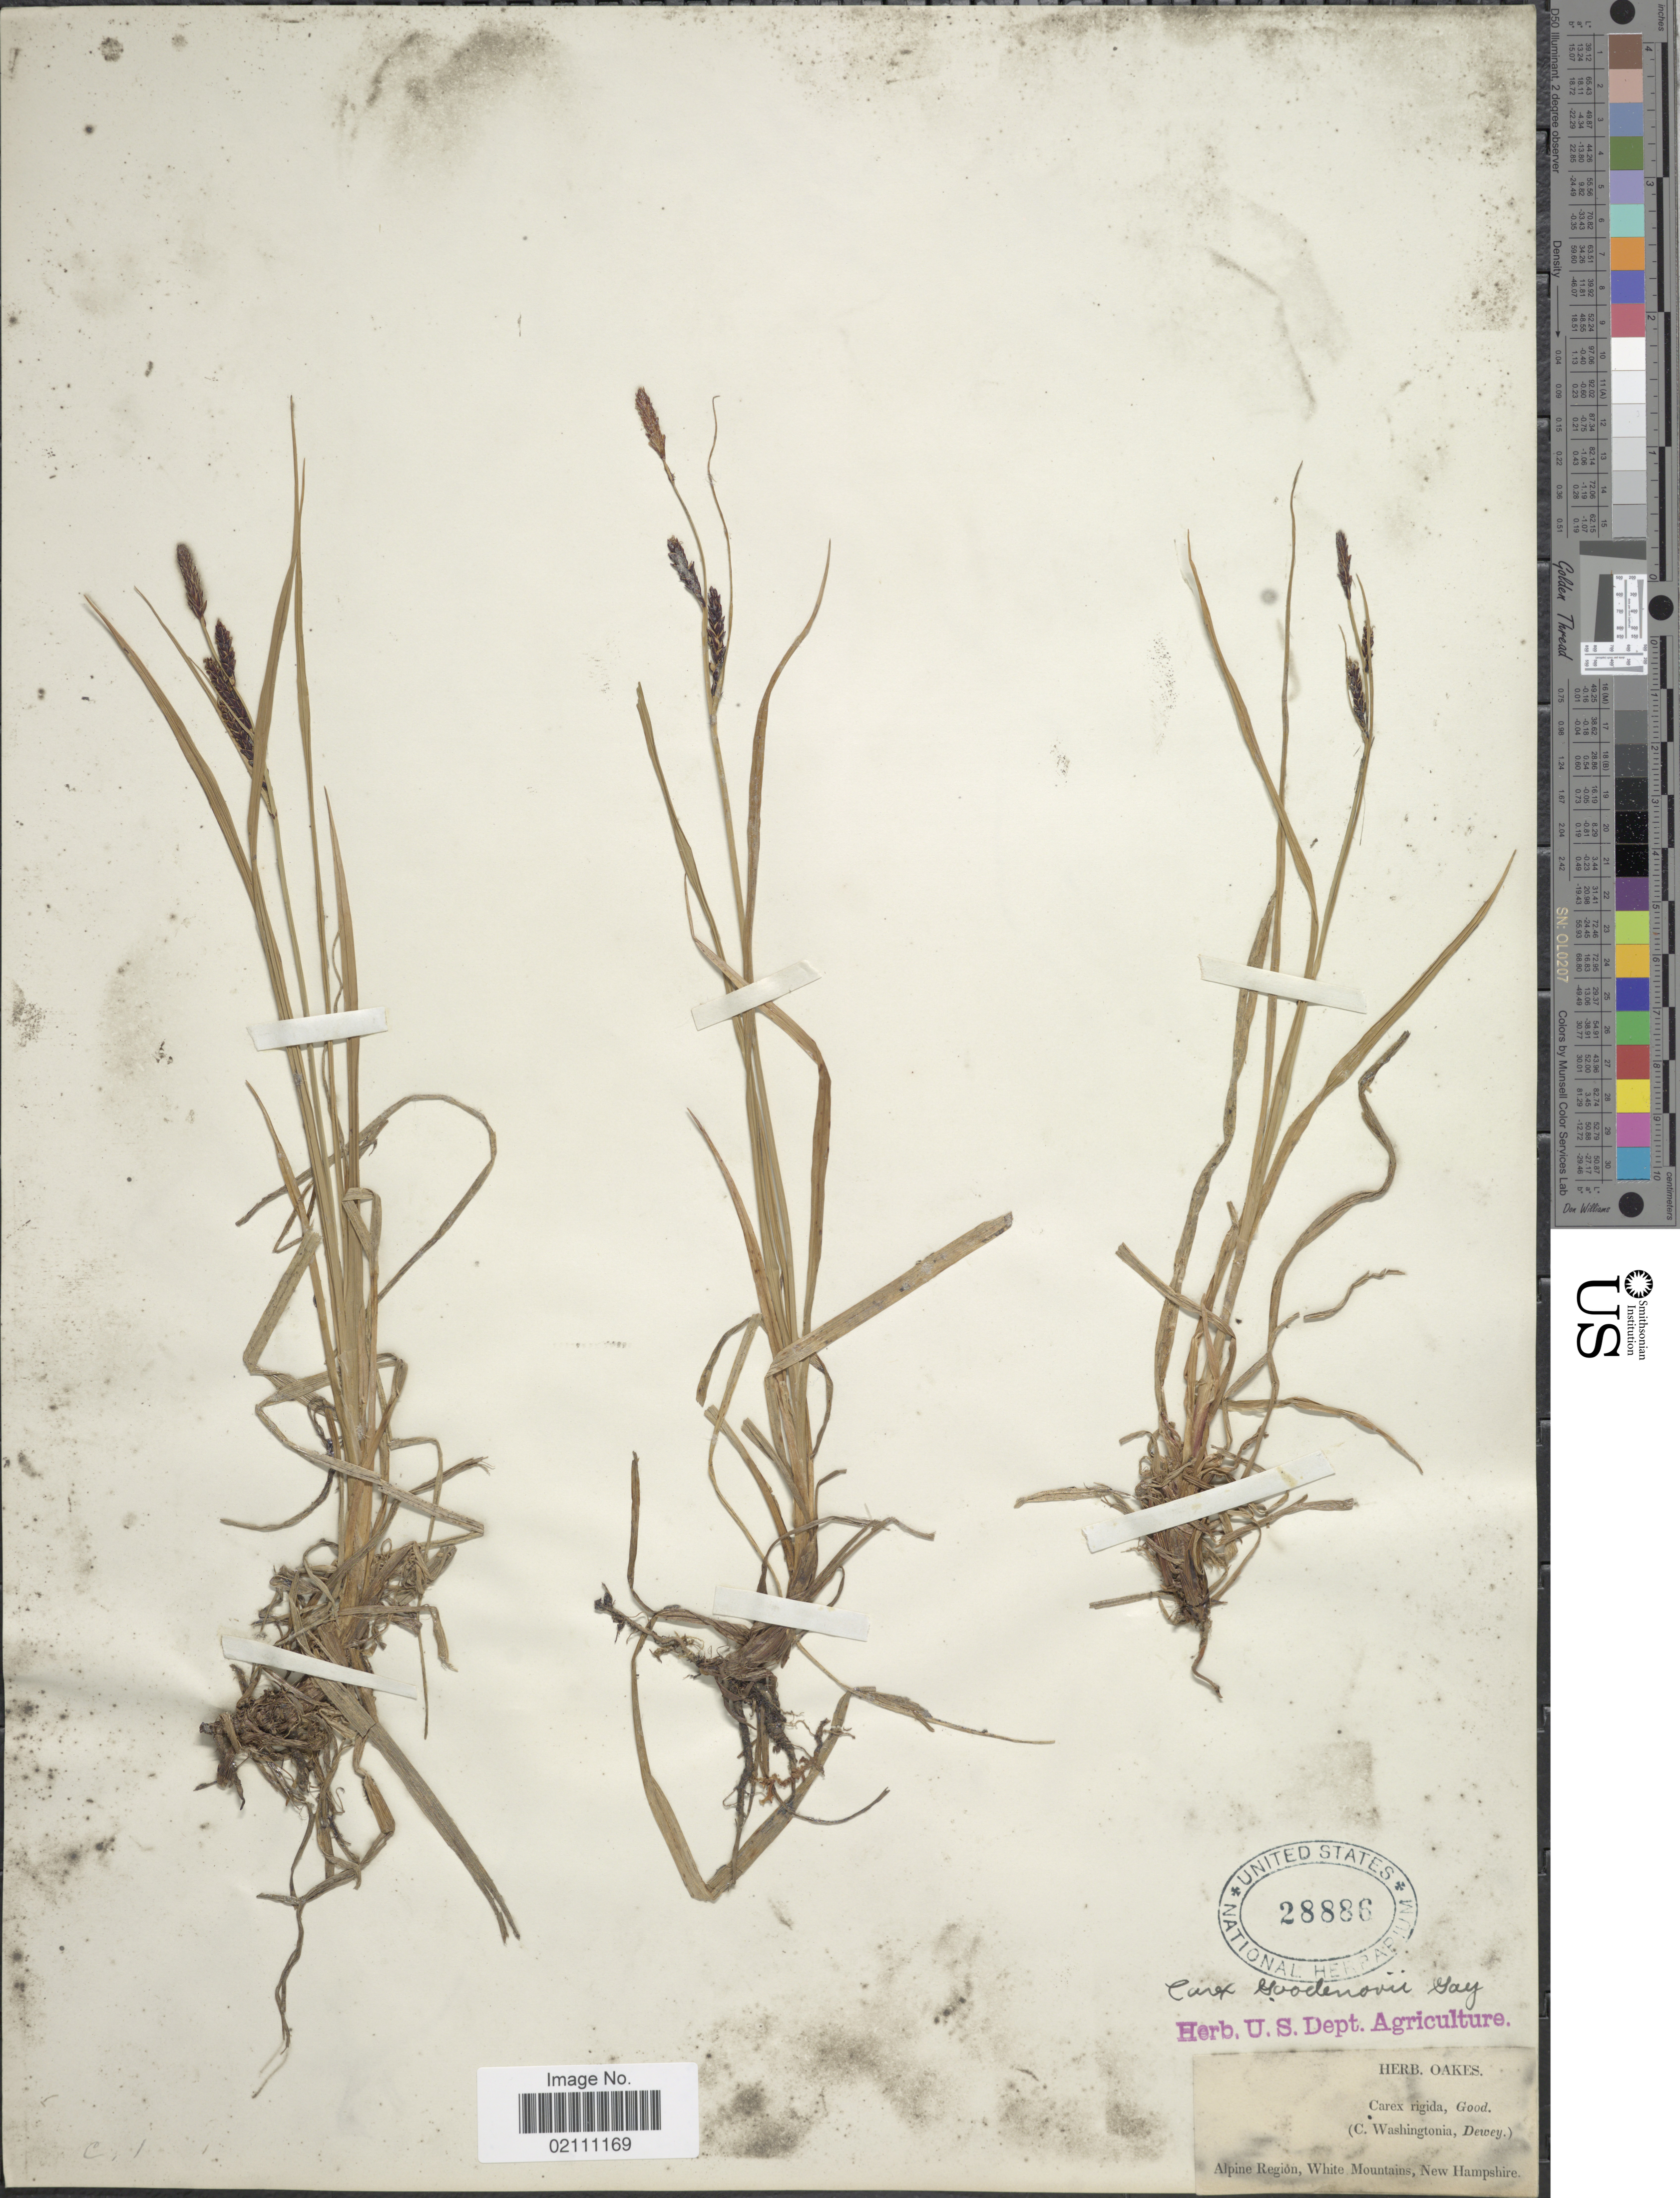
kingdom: Plantae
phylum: Tracheophyta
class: Liliopsida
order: Poales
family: Cyperaceae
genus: Carex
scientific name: Carex nigra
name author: (L.) Reichard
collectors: ex herb. Oakes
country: United States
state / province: New Hampshire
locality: Alpine Region, White Mountains, New Hampshire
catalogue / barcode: US 28886